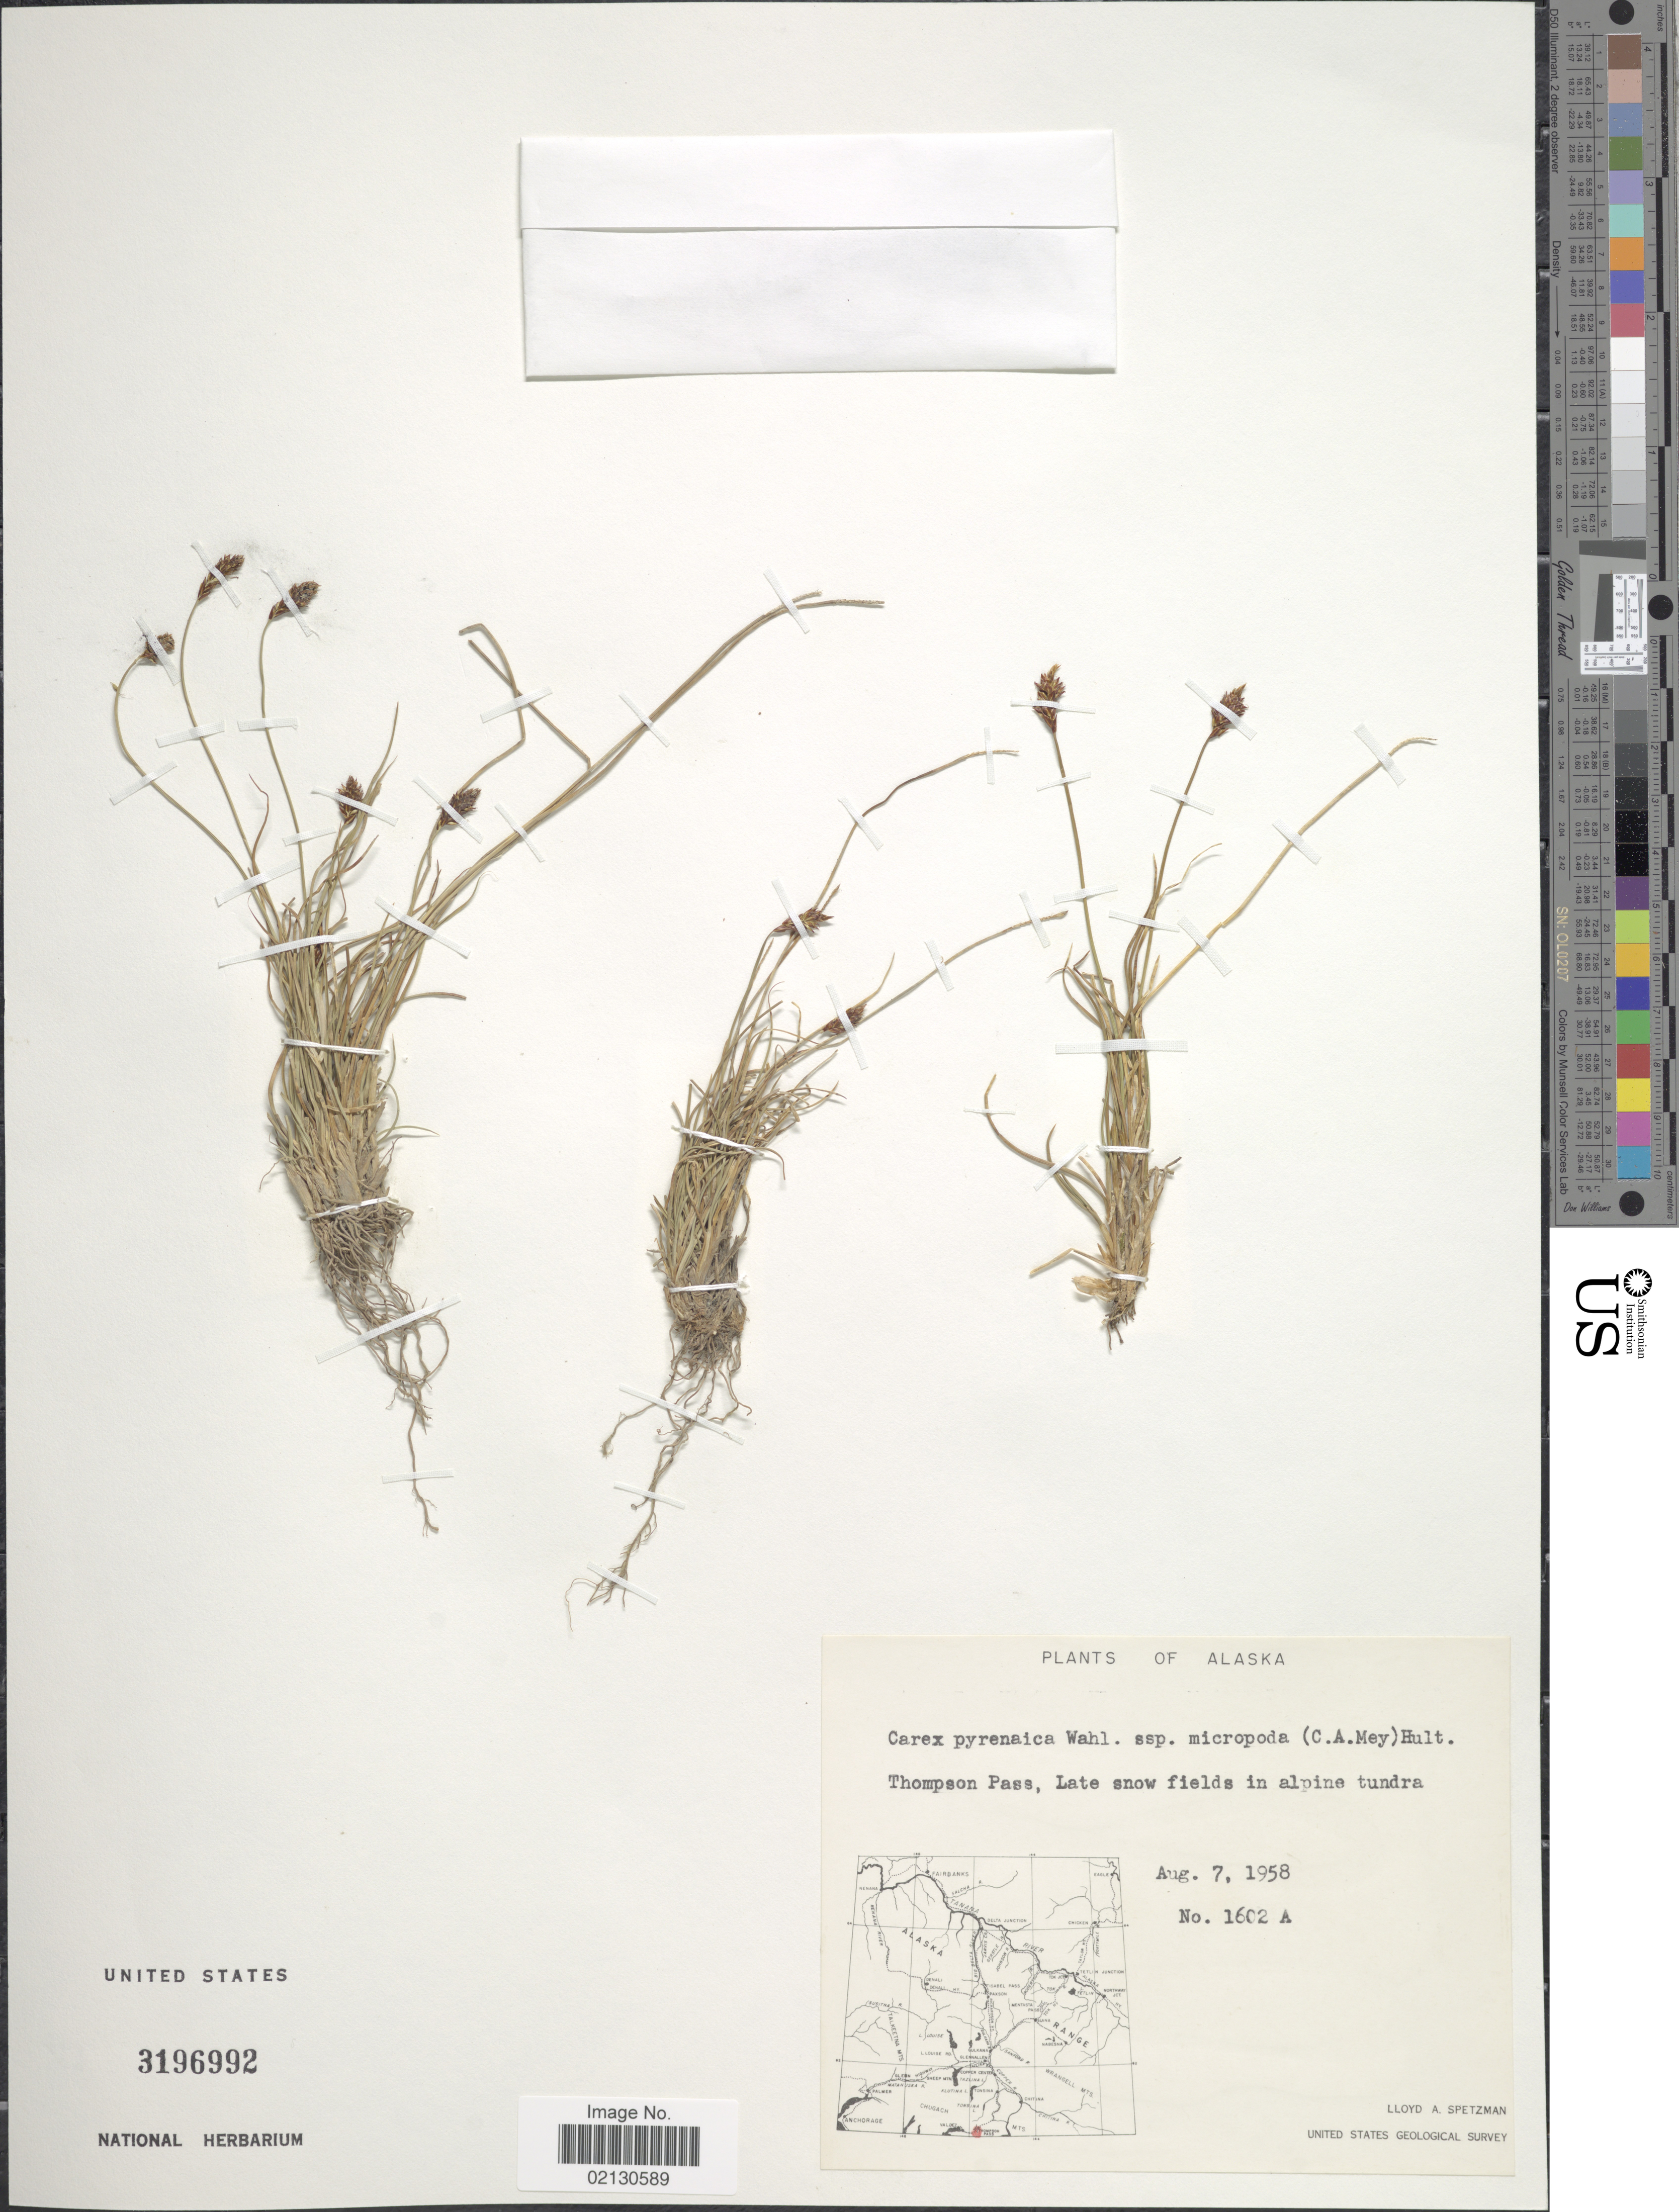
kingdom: Plantae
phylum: Tracheophyta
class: Liliopsida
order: Poales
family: Cyperaceae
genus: Carex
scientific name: Carex micropoda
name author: C.A. Mey.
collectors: L. Spetzman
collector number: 1602 A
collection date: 1958-08-07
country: United States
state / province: Alaska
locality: Thompson Pass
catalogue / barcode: US 3196992